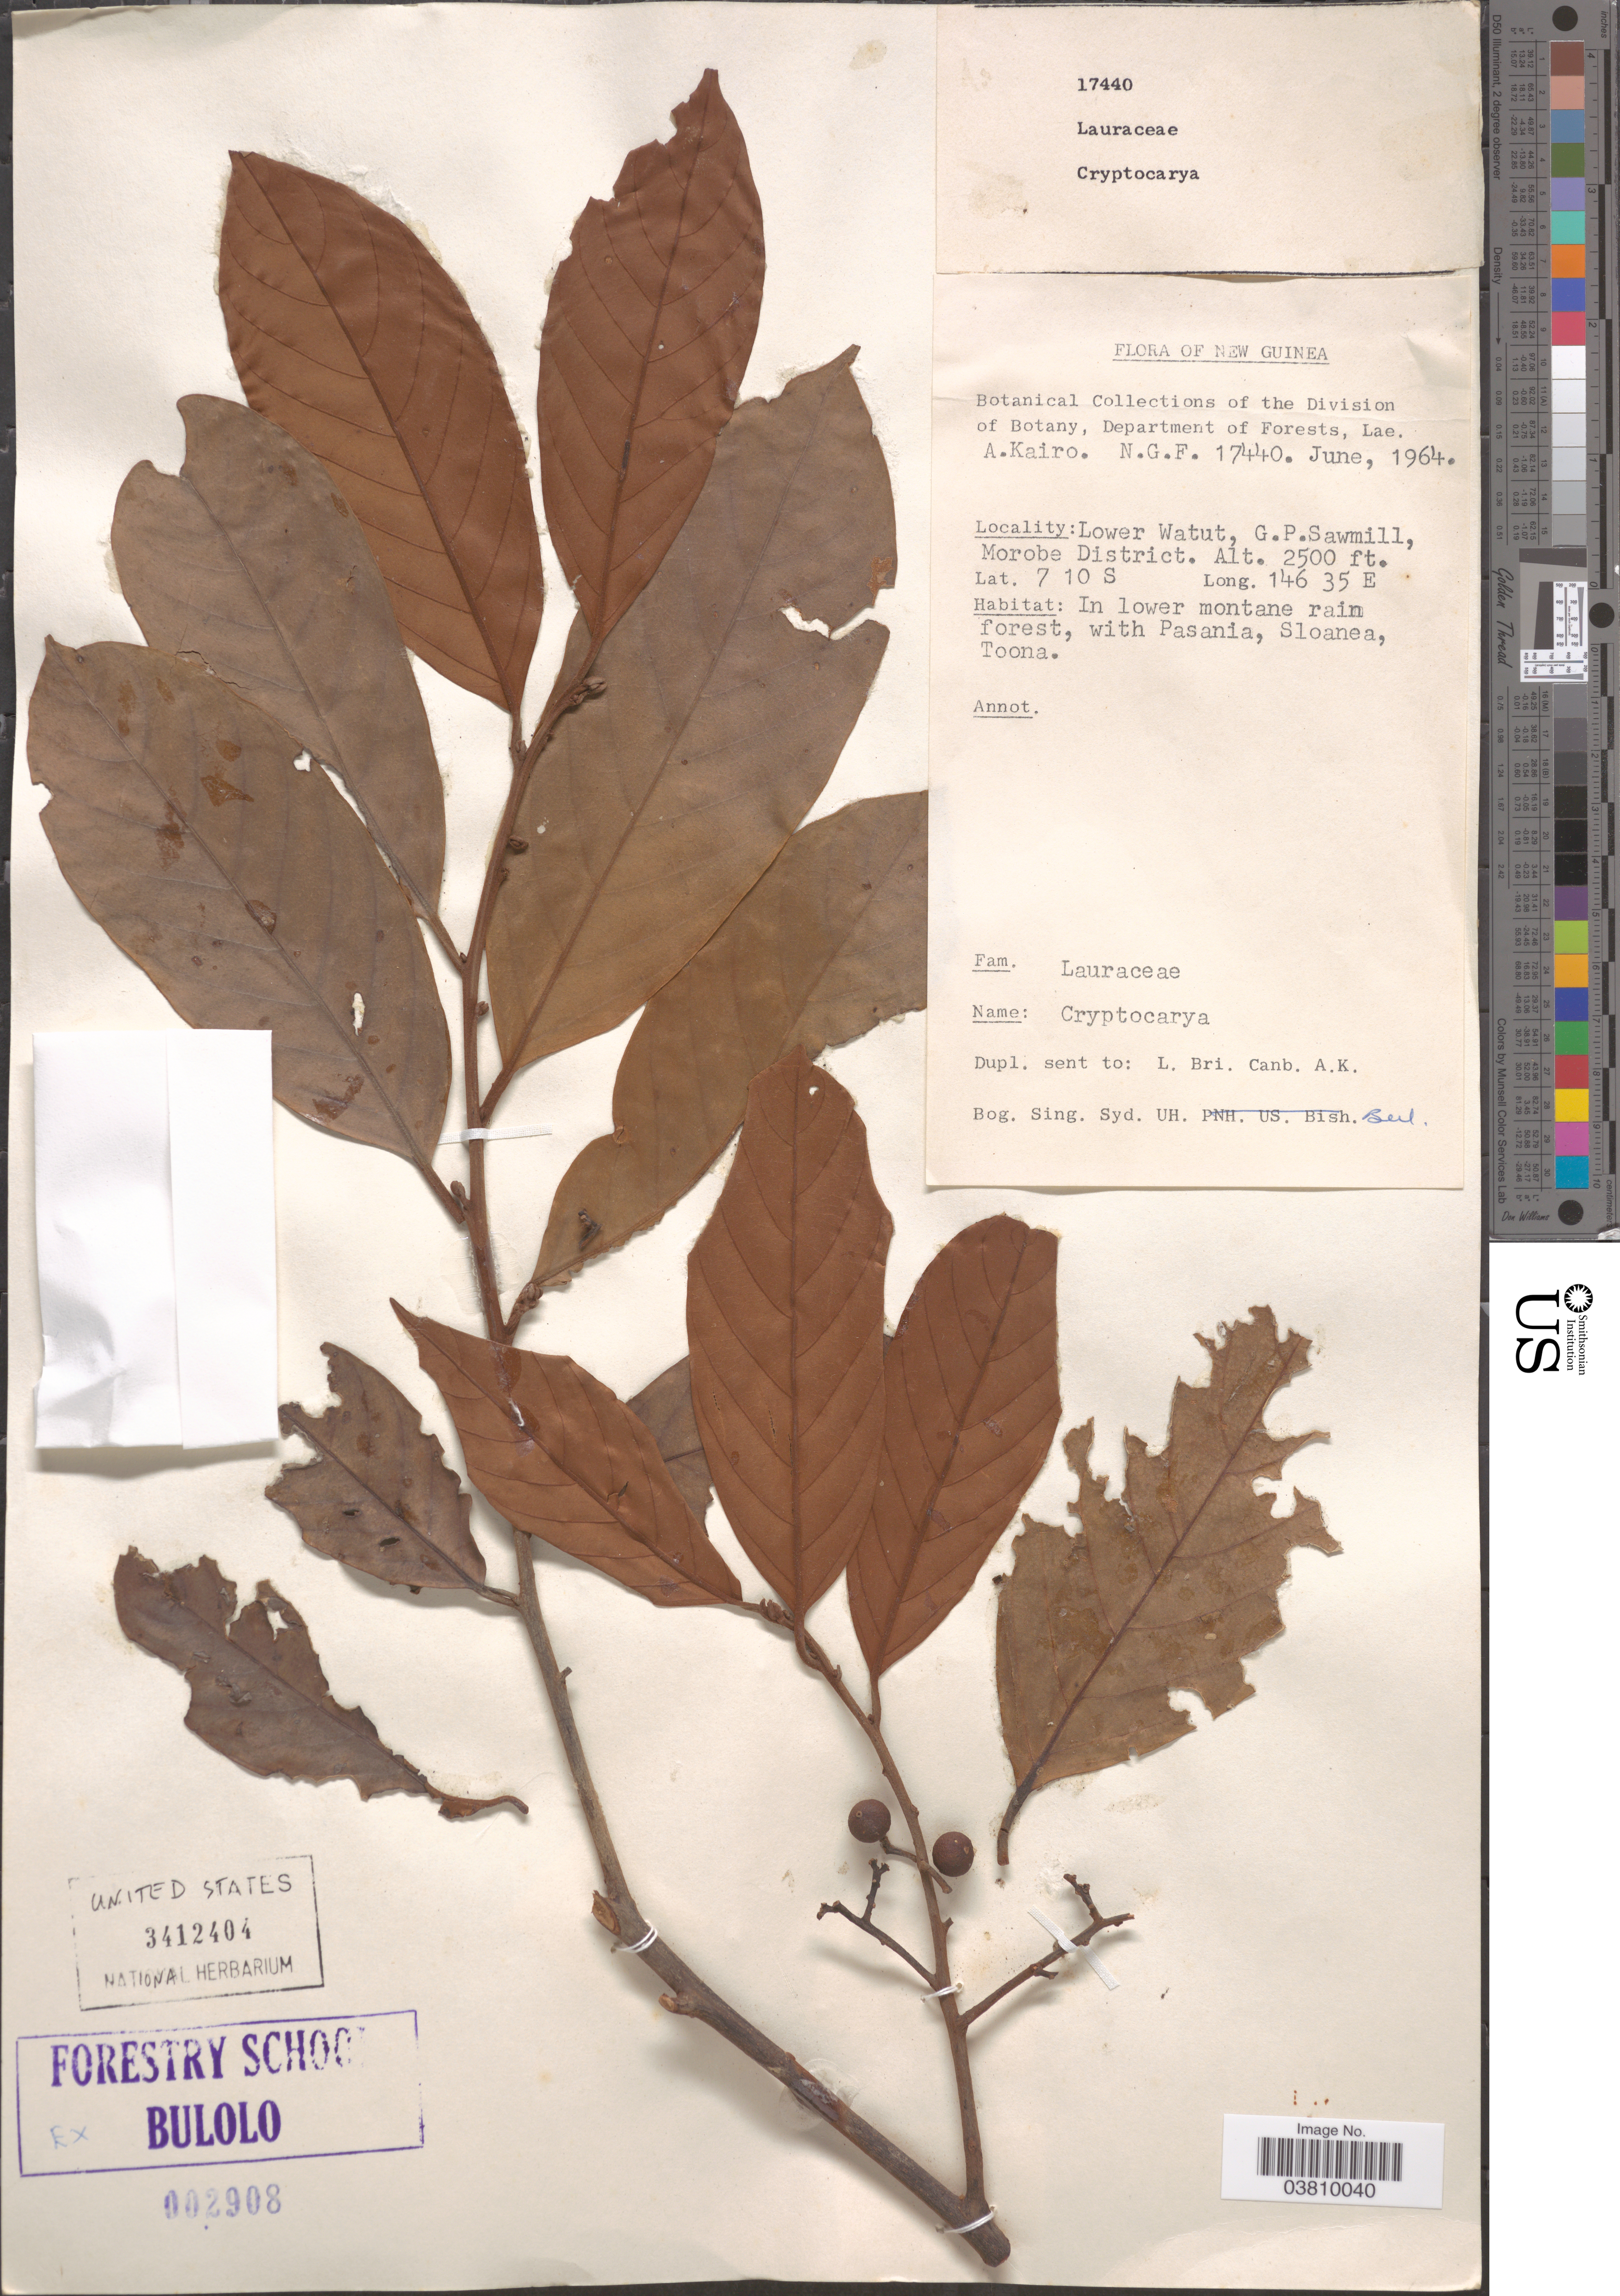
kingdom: Plantae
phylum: Tracheophyta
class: Magnoliopsida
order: Laurales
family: Lauraceae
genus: Cryptocarya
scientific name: Cryptocarya sp.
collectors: A. Kairo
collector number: NGF17440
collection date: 1964-06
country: Papua New Guinea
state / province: Morobe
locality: New Guinea. Lower Watut, G.P. Sawmill, Morobe District.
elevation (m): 762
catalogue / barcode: US 3412404